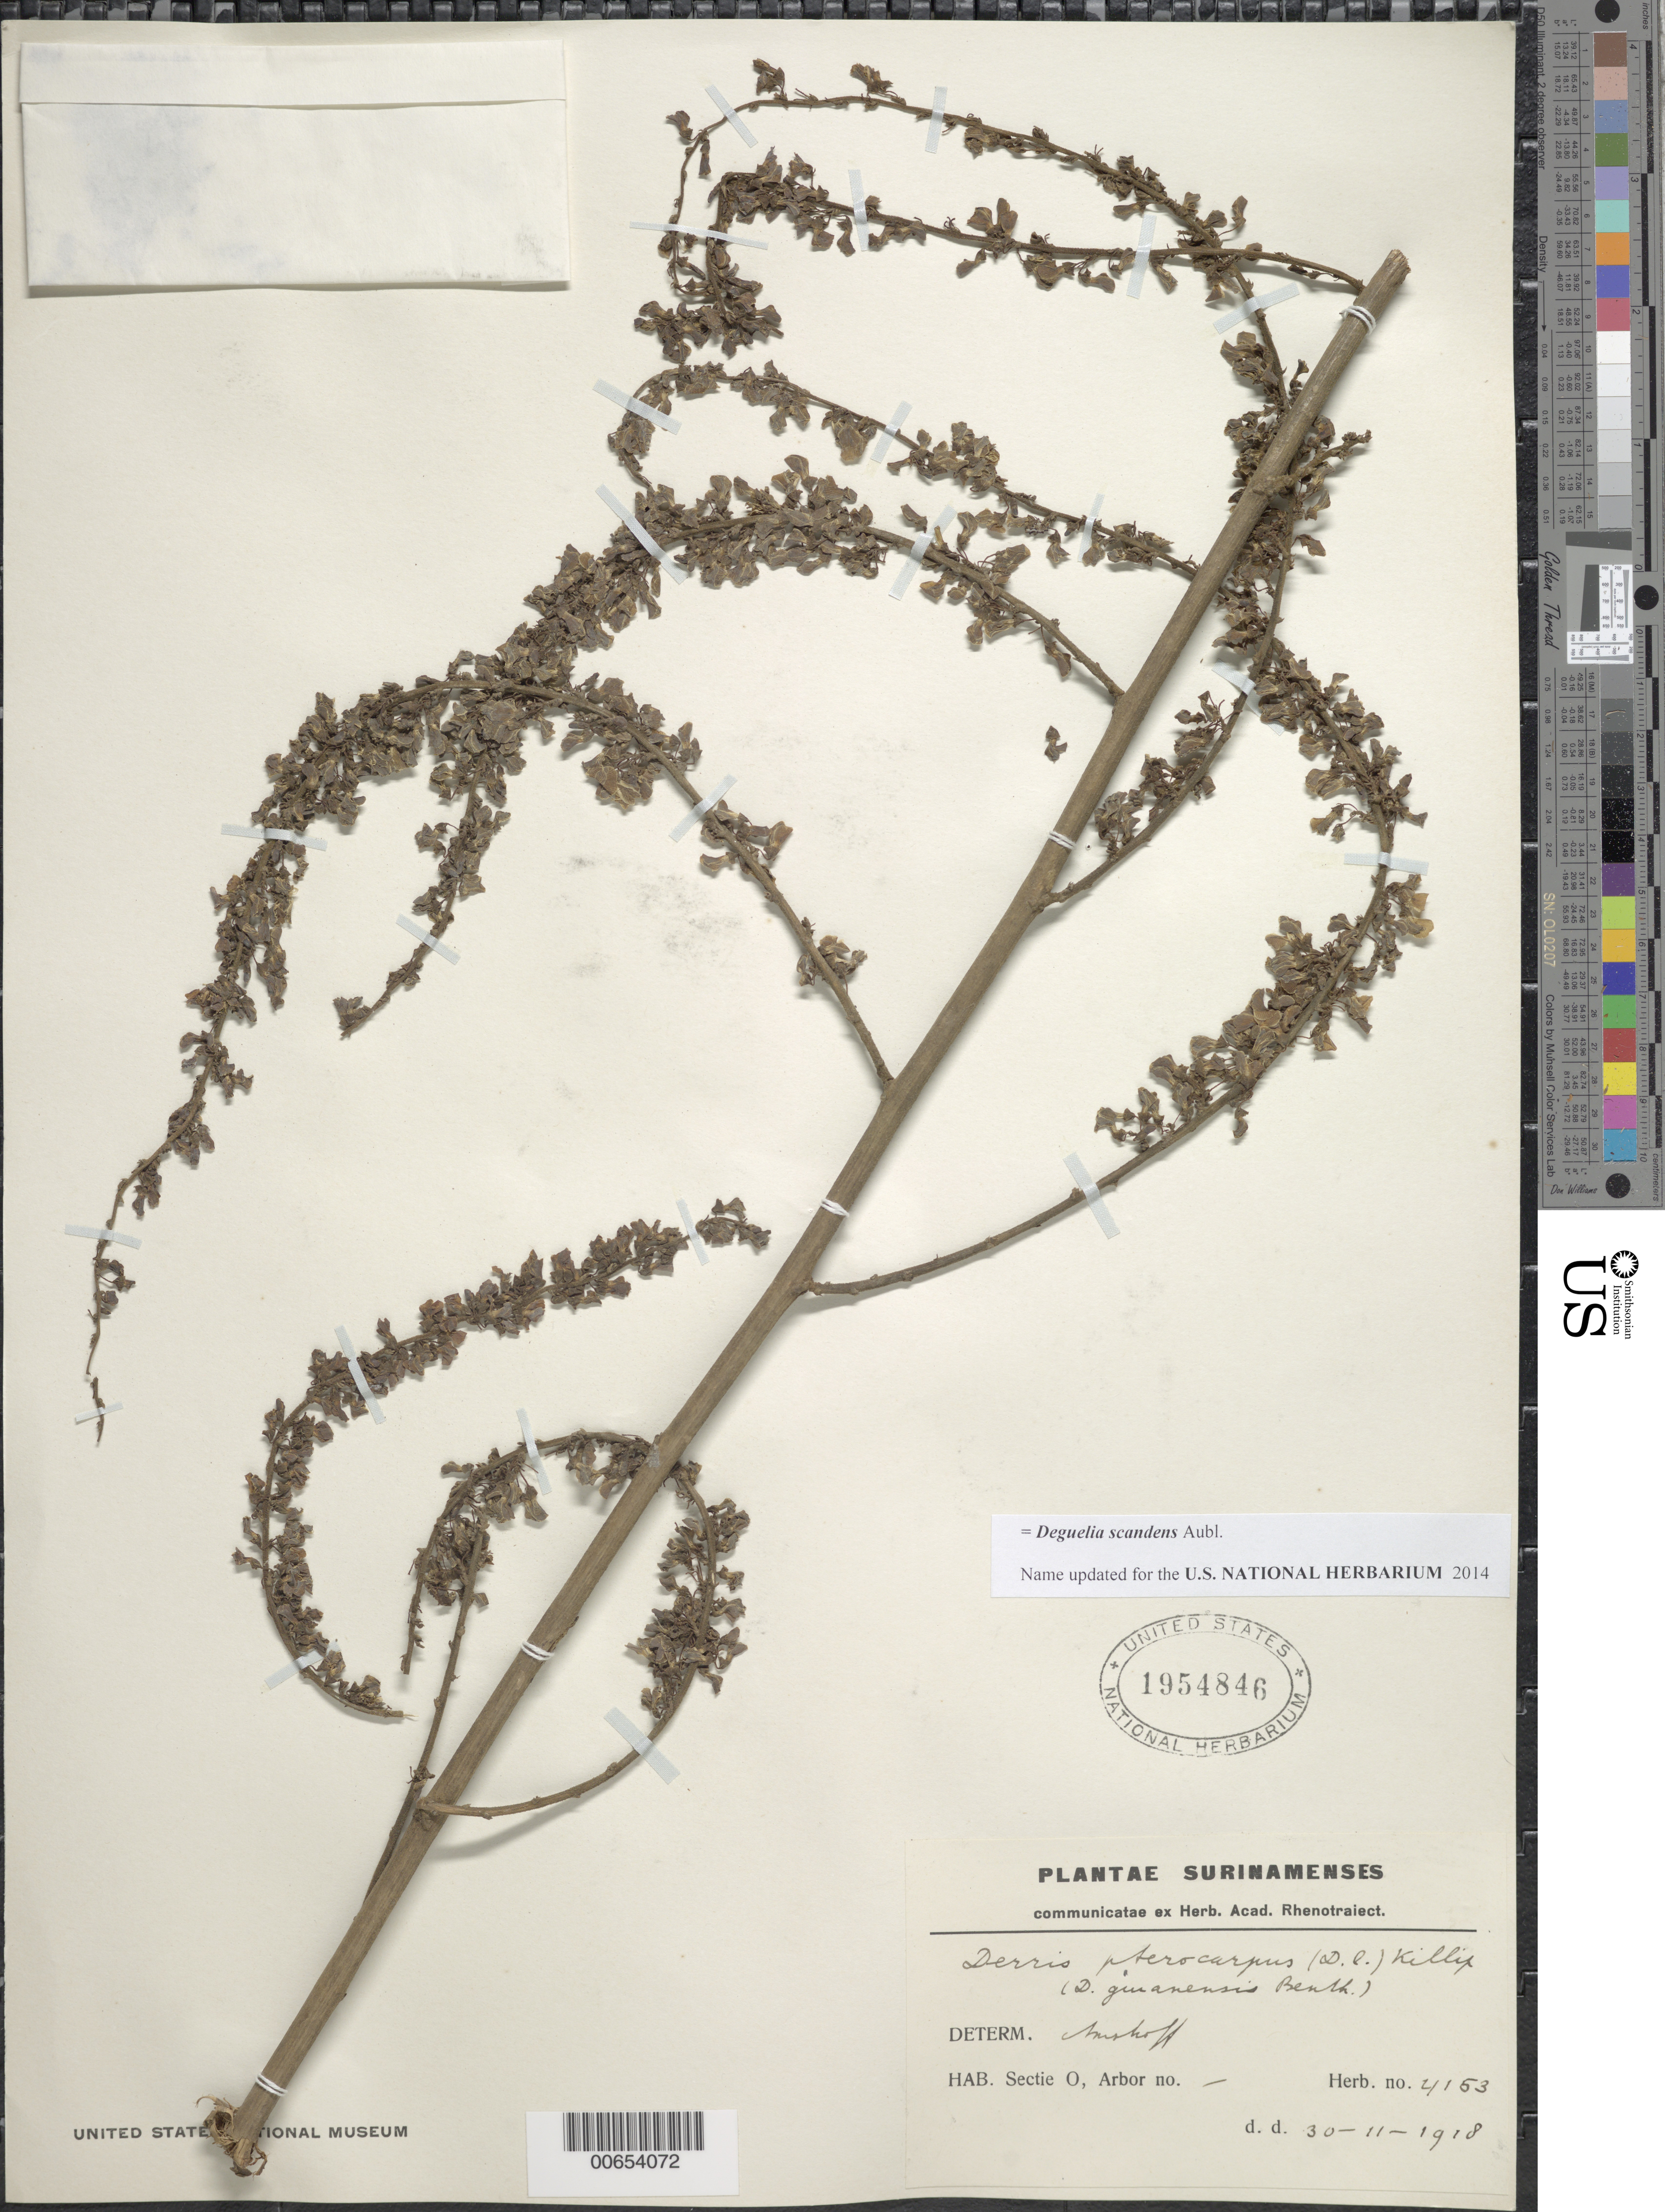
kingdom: Plantae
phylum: Tracheophyta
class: Magnoliopsida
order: Fabales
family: Fabaceae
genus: Deguelia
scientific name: Deguelia scandens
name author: Aubl.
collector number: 4153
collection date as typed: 30-Nov-18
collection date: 1918-11-30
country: Suriname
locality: Sectie O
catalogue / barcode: US 1954846